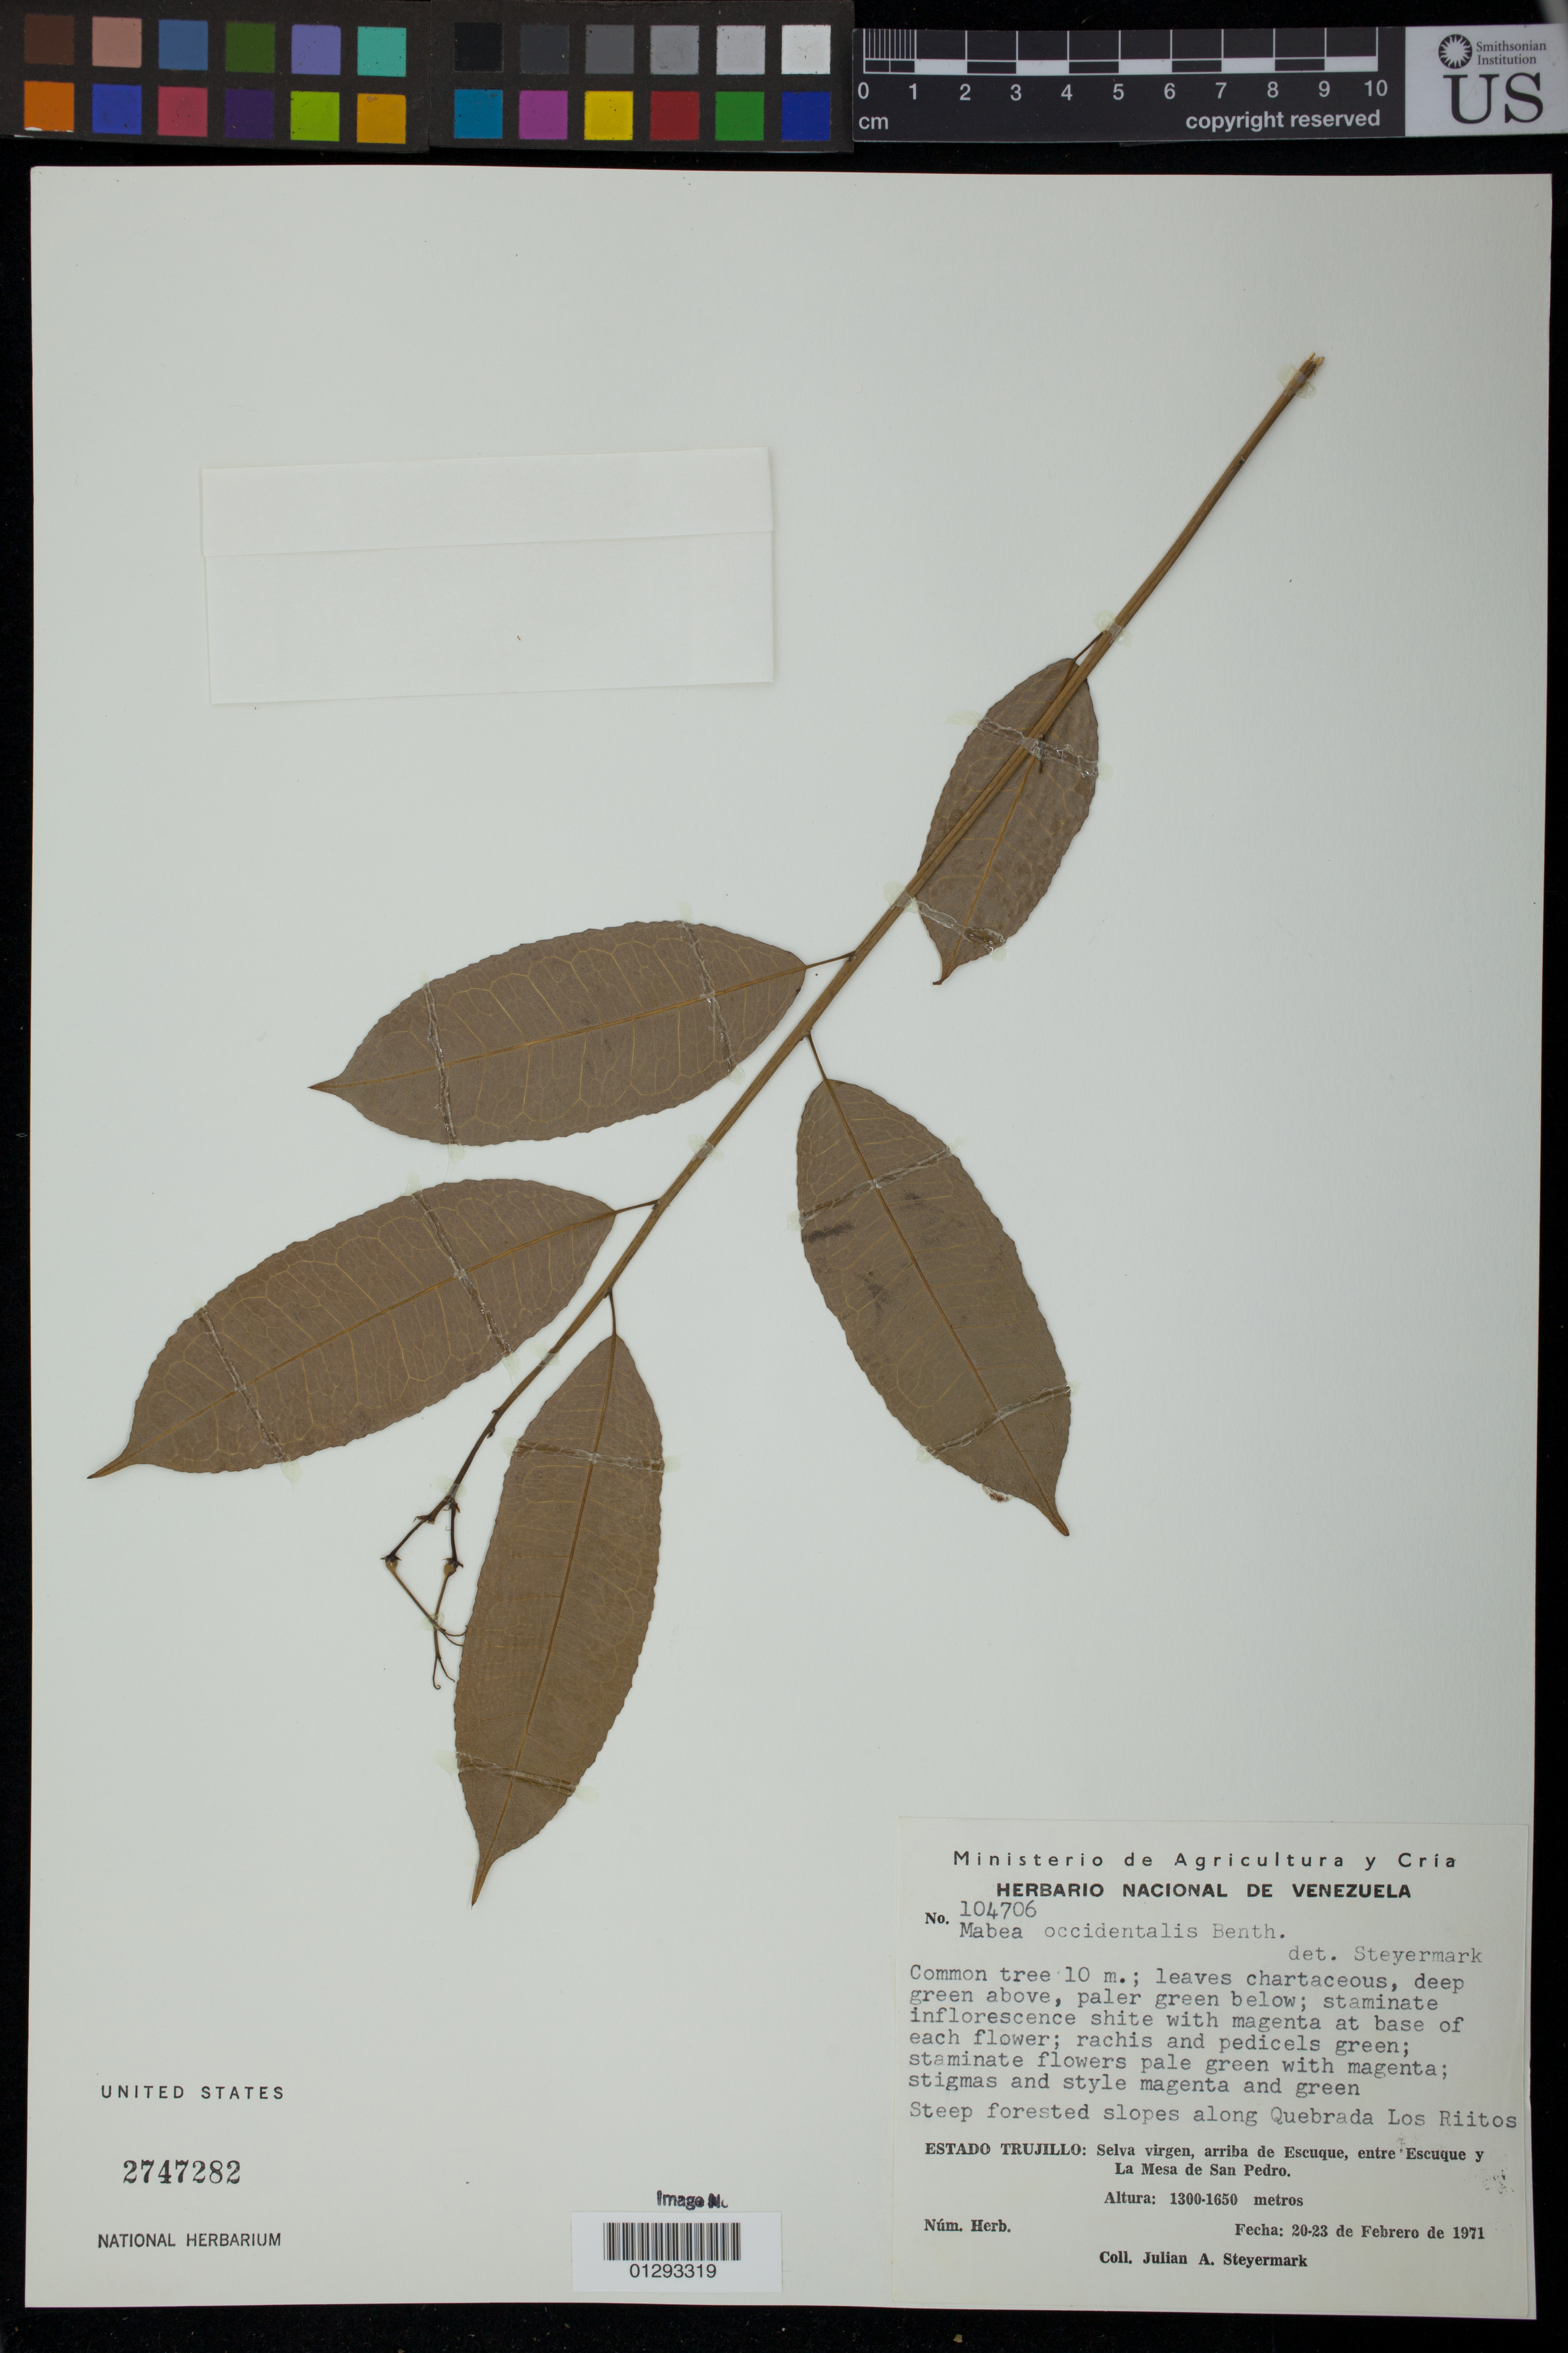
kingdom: Plantae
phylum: Tracheophyta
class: Magnoliopsida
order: Malpighiales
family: Euphorbiaceae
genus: Mabea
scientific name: Mabea occidentalis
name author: Benth.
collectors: J. Steyermark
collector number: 104706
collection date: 1971-02-20/1971-02-23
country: Venezuela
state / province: Trujillo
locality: along Quebrada Los Riitos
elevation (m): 1300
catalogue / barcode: US 2747282